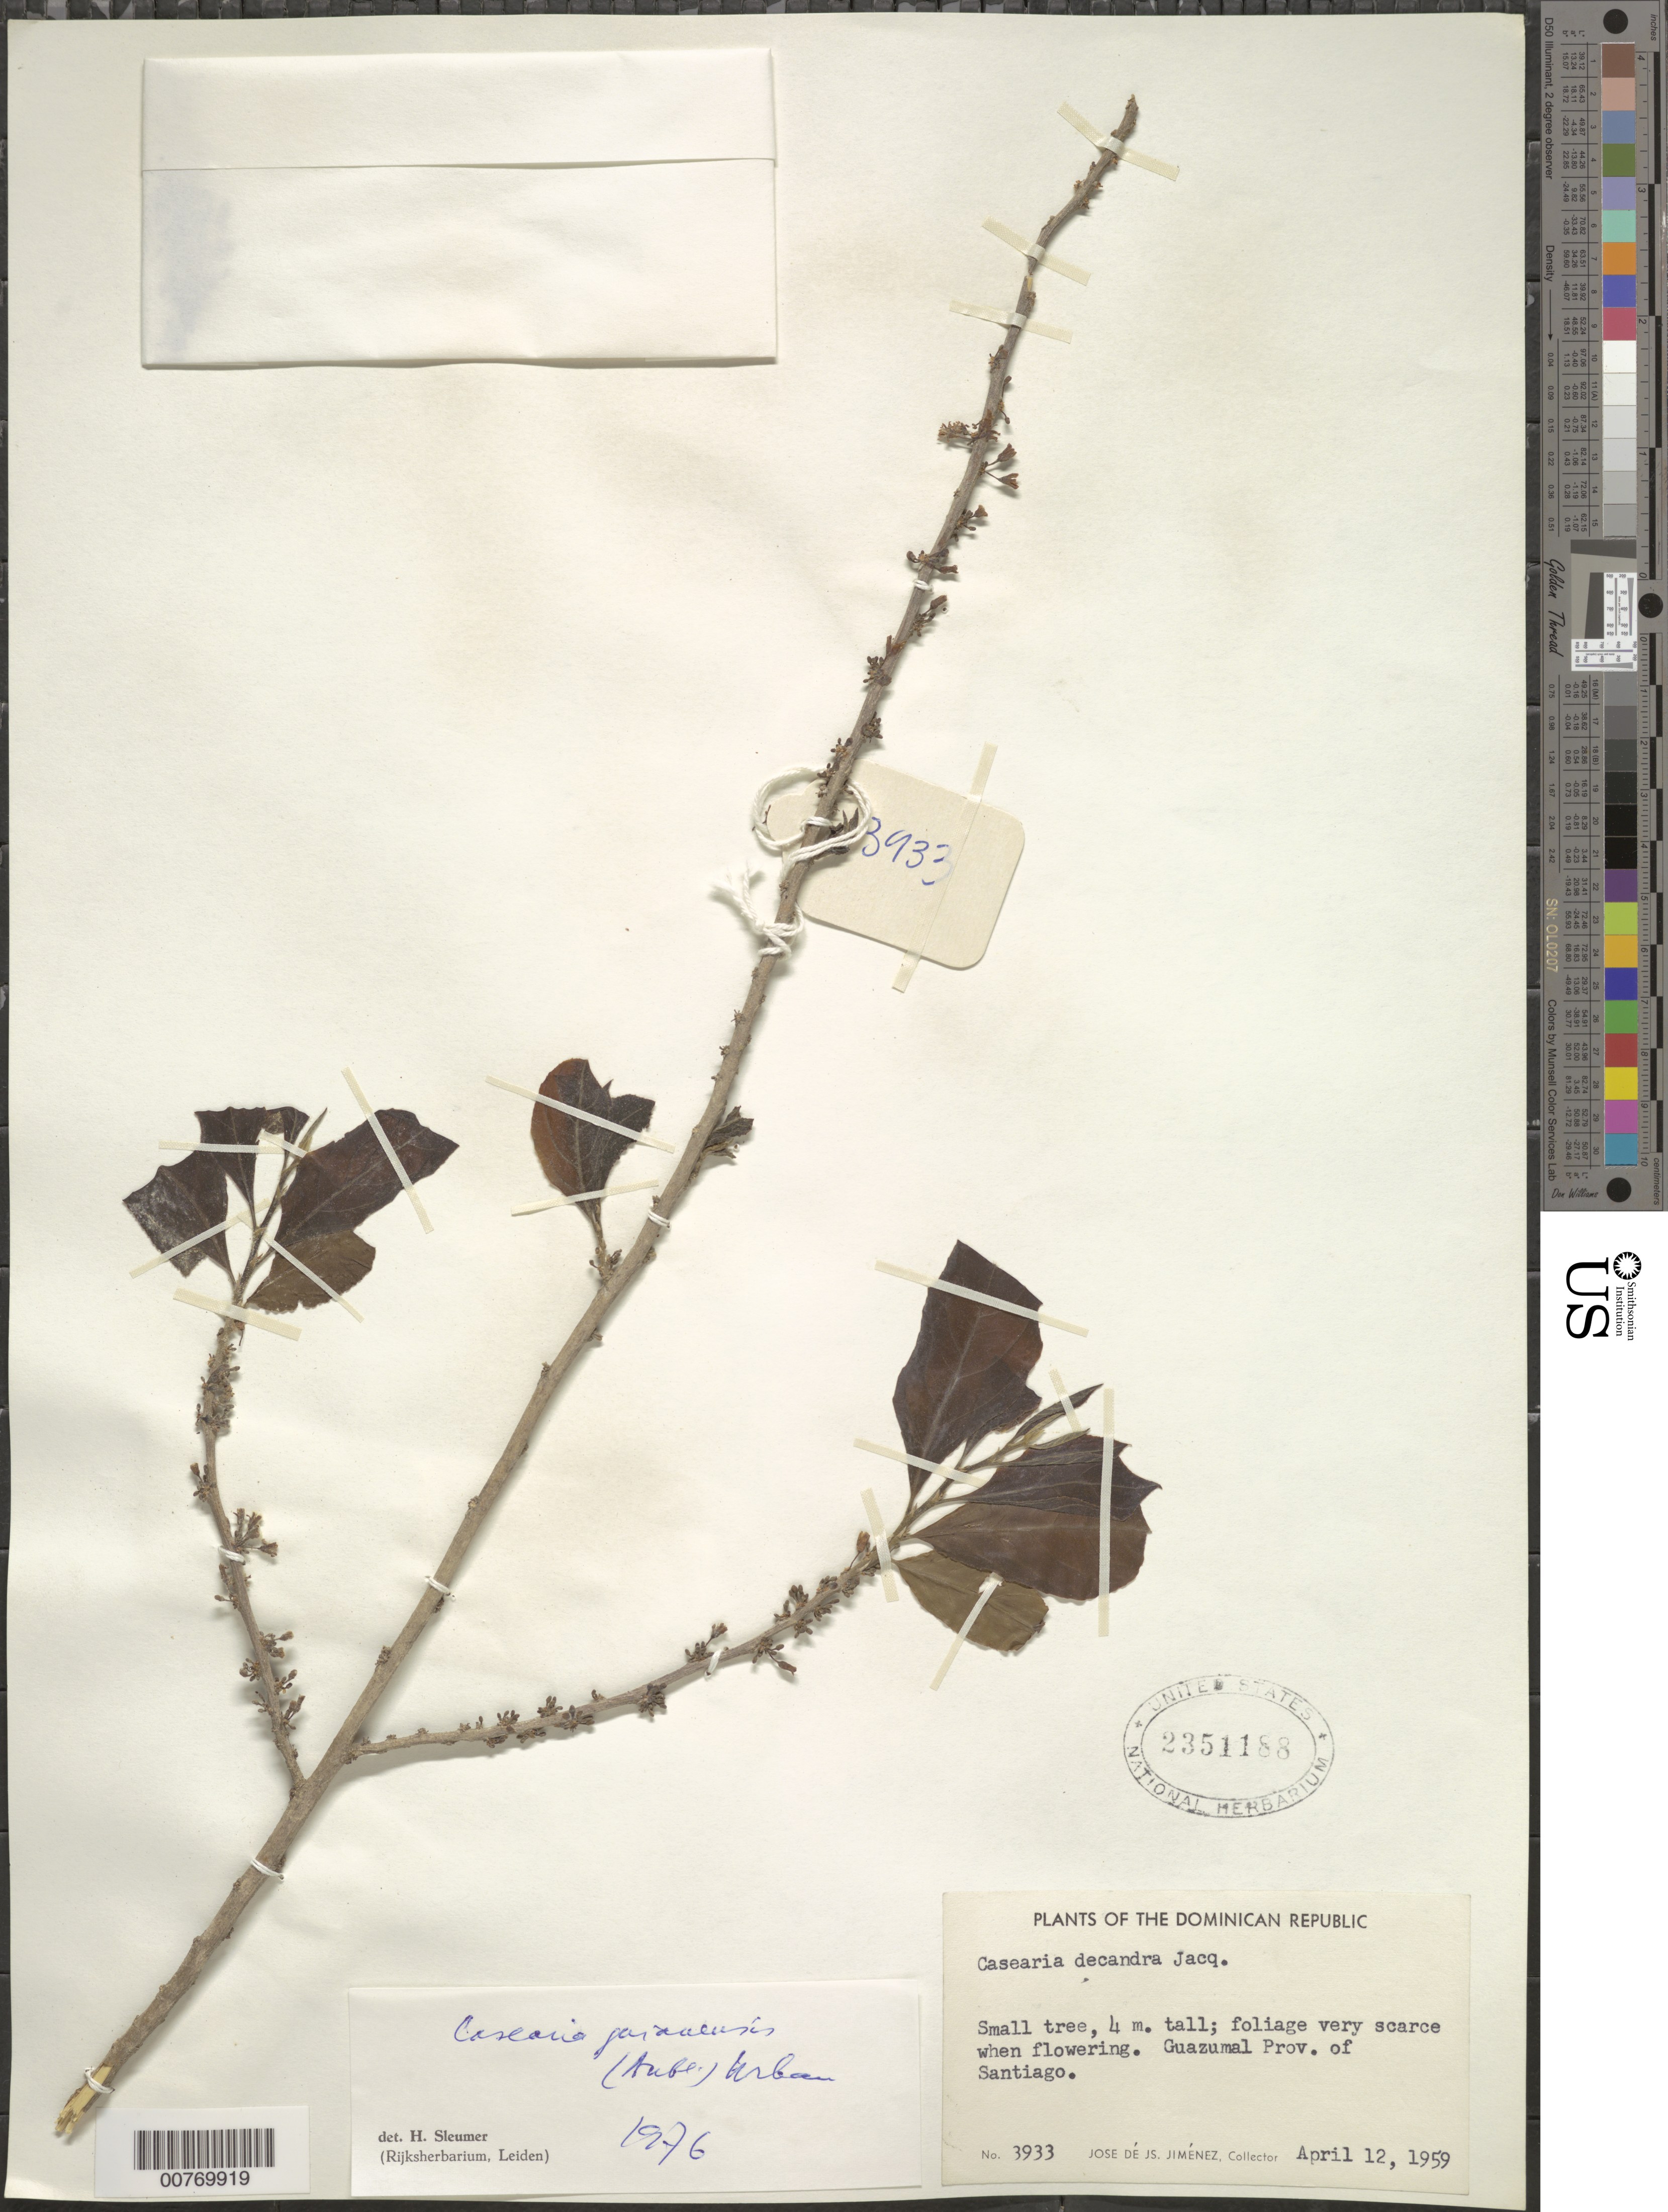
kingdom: Plantae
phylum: Tracheophyta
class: Magnoliopsida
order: Malpighiales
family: Salicaceae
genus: Casearia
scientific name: Casearia guianensis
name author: (Aubl.) Urb.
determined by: Sleumer, H. O.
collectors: J. J. Jiménez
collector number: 3933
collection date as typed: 12 Apr 1959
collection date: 1959-04-12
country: Dominican Republic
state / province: Santiago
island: Hispaniola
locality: Guazumal.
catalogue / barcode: US 2351188